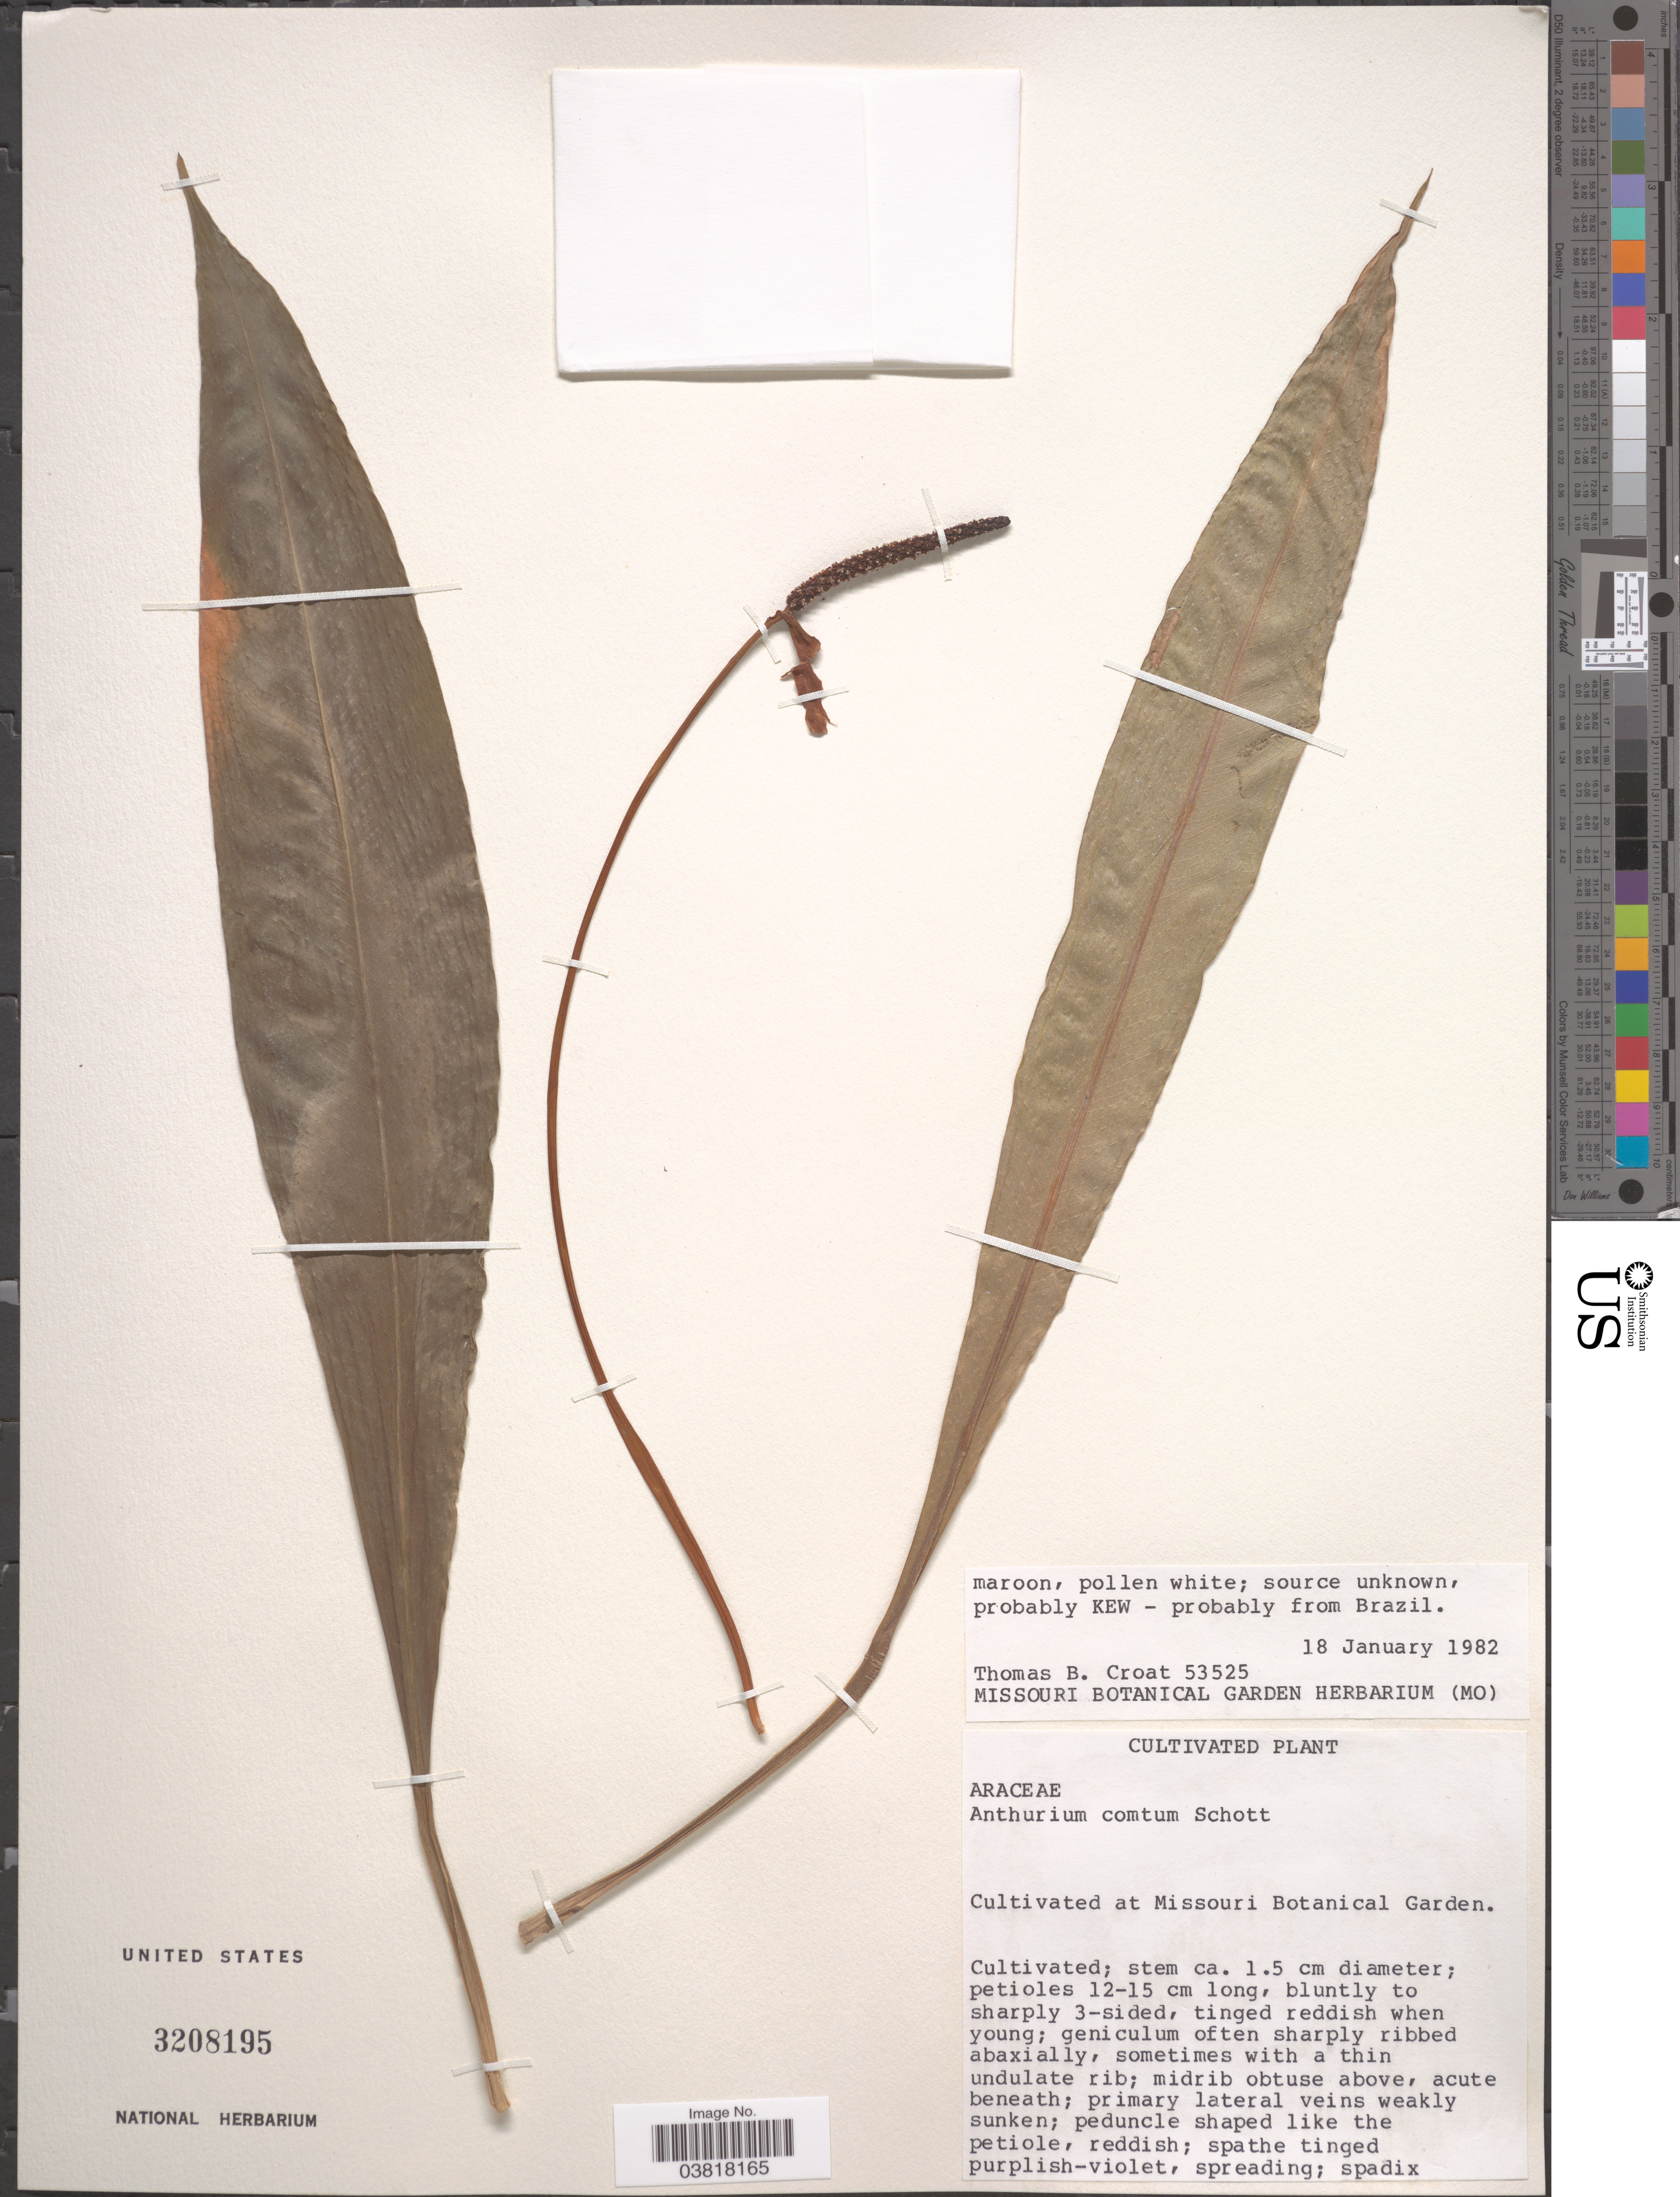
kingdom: Plantae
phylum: Tracheophyta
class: Liliopsida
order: Alismatales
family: Araceae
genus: Anthurium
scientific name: Anthurium comtum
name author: Schott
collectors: T. B. Croat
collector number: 53525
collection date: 1982-01-18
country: United States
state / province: Missouri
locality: Missouri Botanical Garden.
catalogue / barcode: US 3208195